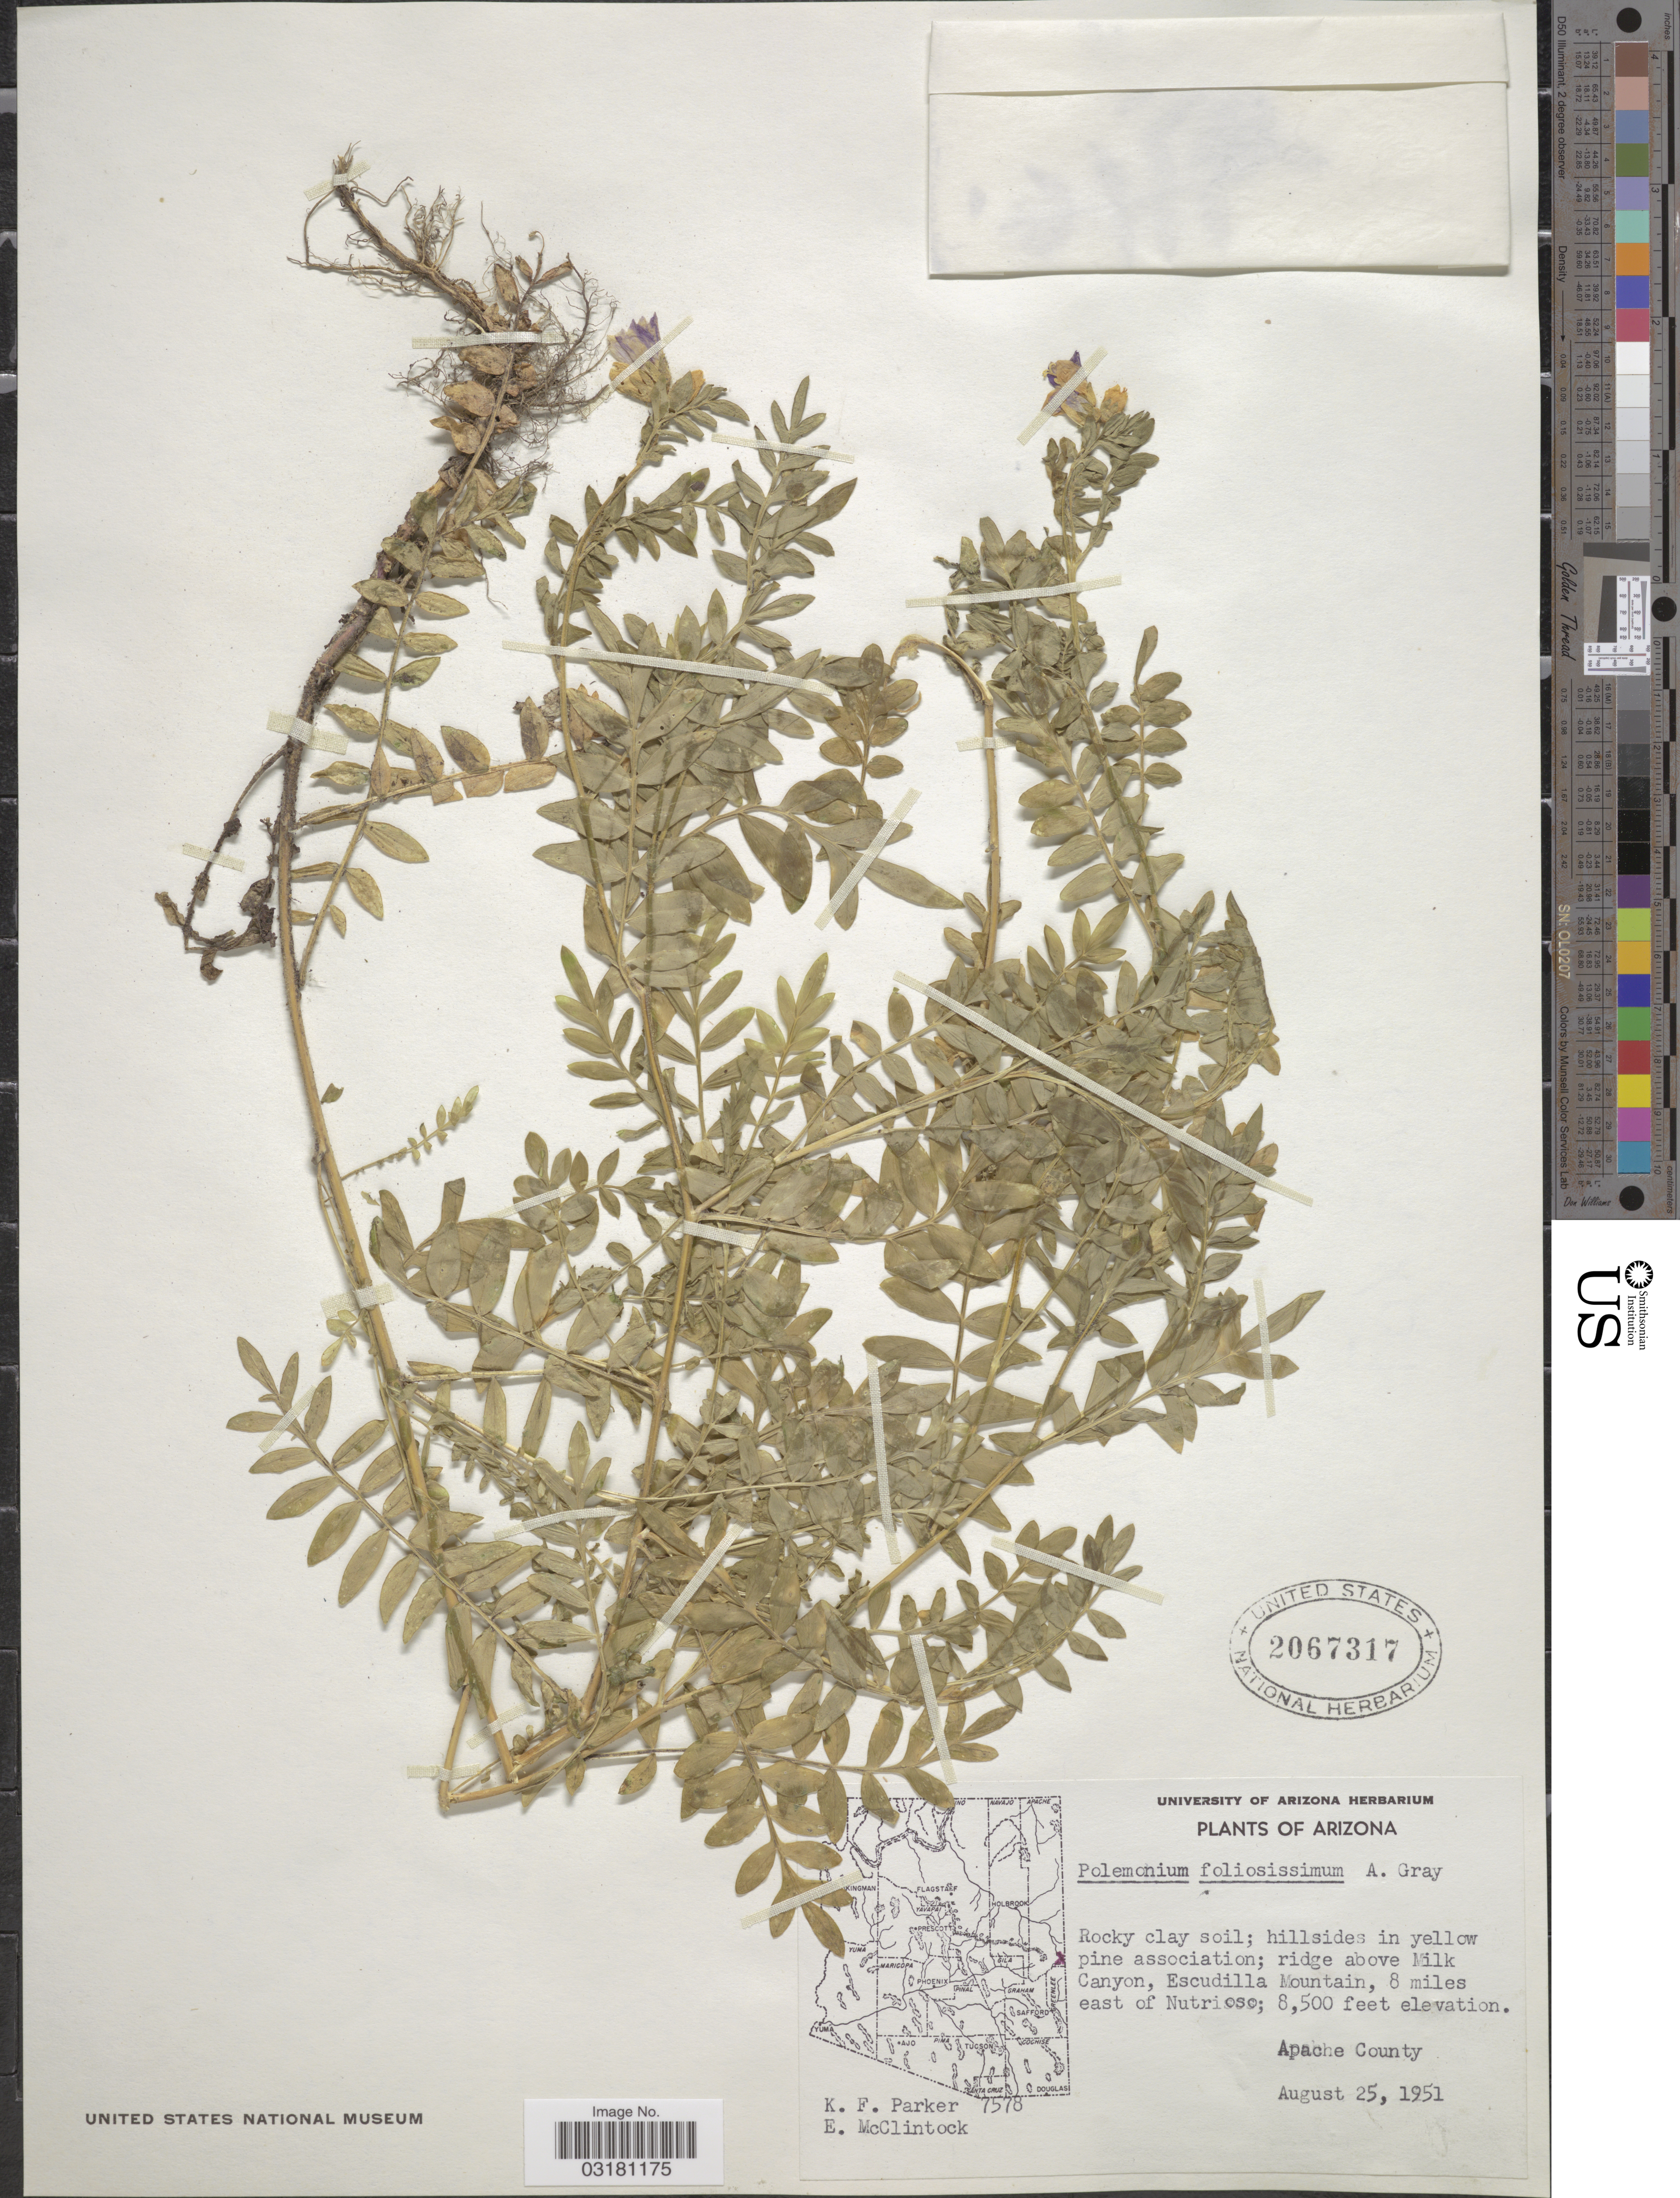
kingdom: Plantae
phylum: Tracheophyta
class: Magnoliopsida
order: Ericales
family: Polemoniaceae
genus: Polemonium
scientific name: Polemonium foliosissimum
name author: A. Gray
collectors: K. F. Parker & E. McClintock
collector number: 7578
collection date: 1951-08-25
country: United States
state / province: Arizona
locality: Ridge above Milk Canyon, Escudilla Mountain, 8 miles east of Nutrioso. Apache County.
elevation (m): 2591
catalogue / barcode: US 2067317